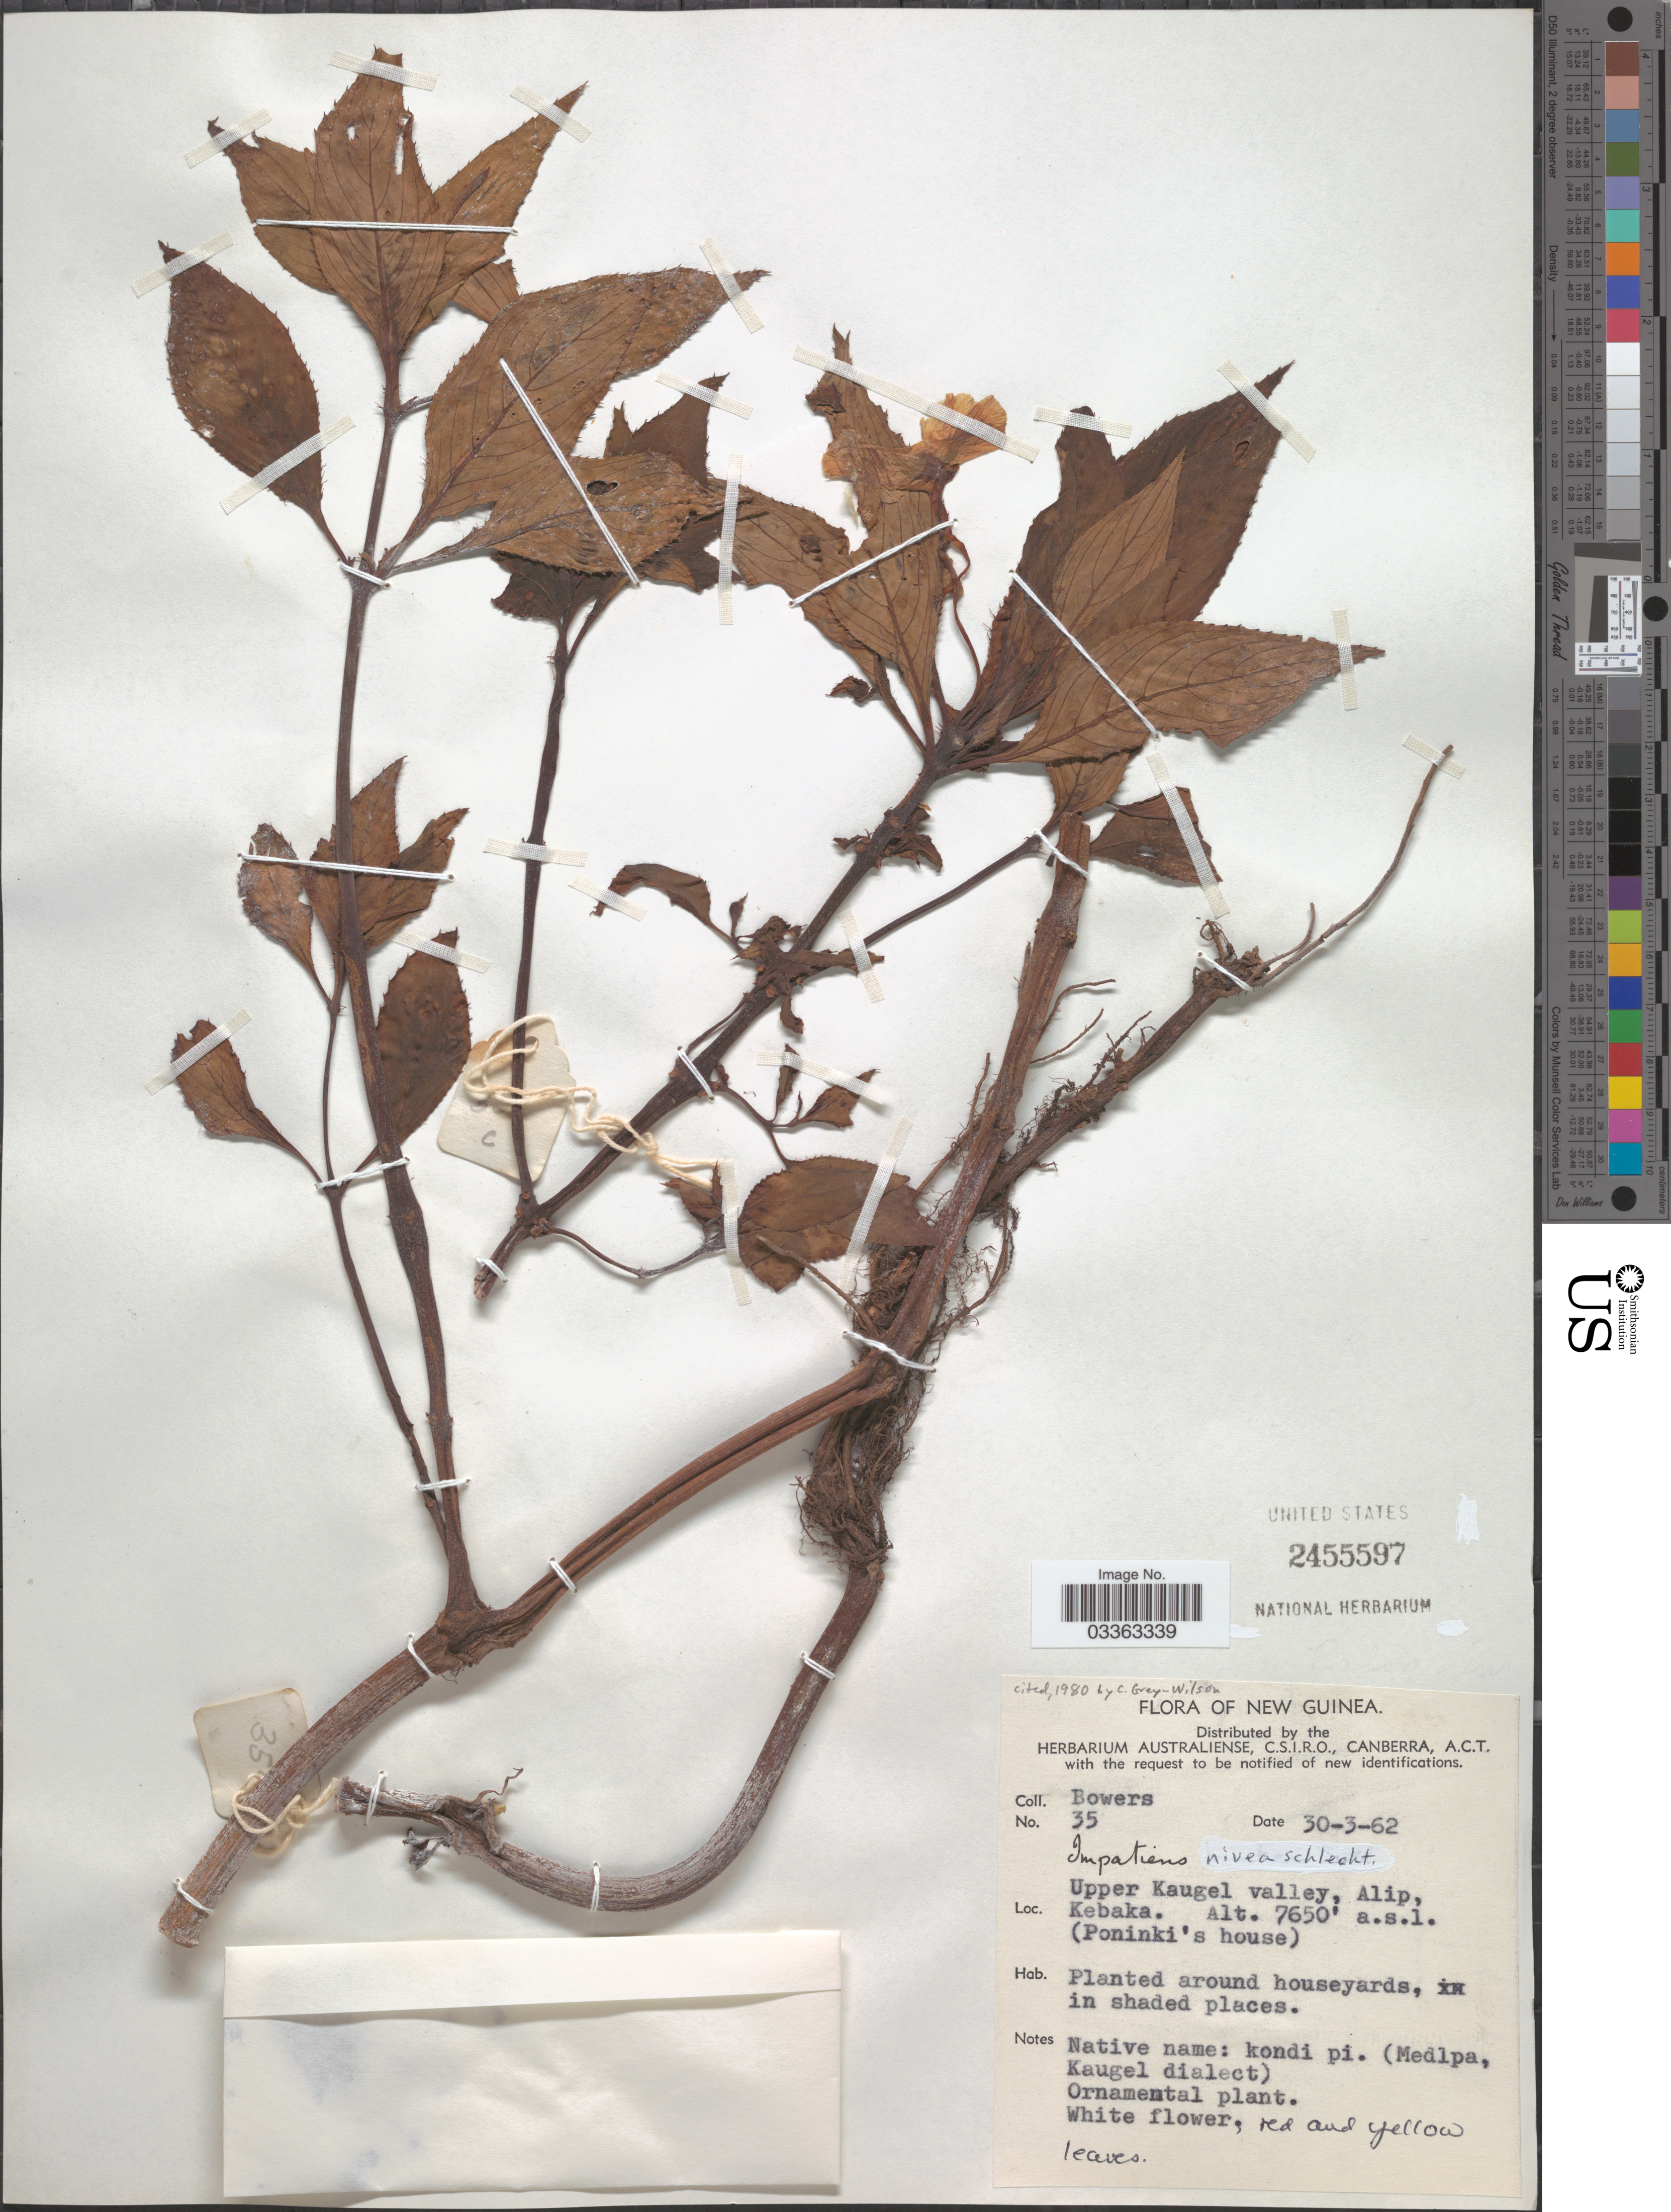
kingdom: Plantae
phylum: Tracheophyta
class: Magnoliopsida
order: Ericales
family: Balsaminaceae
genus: Impatiens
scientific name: Impatiens nivea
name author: Schltr.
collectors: -. Bowers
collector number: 35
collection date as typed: Transcribed d/m/y: 30/3/62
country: Papua New Guinea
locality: New Guinea. Upper Kaugel valley, Alipe, Kebaka. (Poninki's house). Planted around houseyards.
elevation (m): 2332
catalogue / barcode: US 2455597